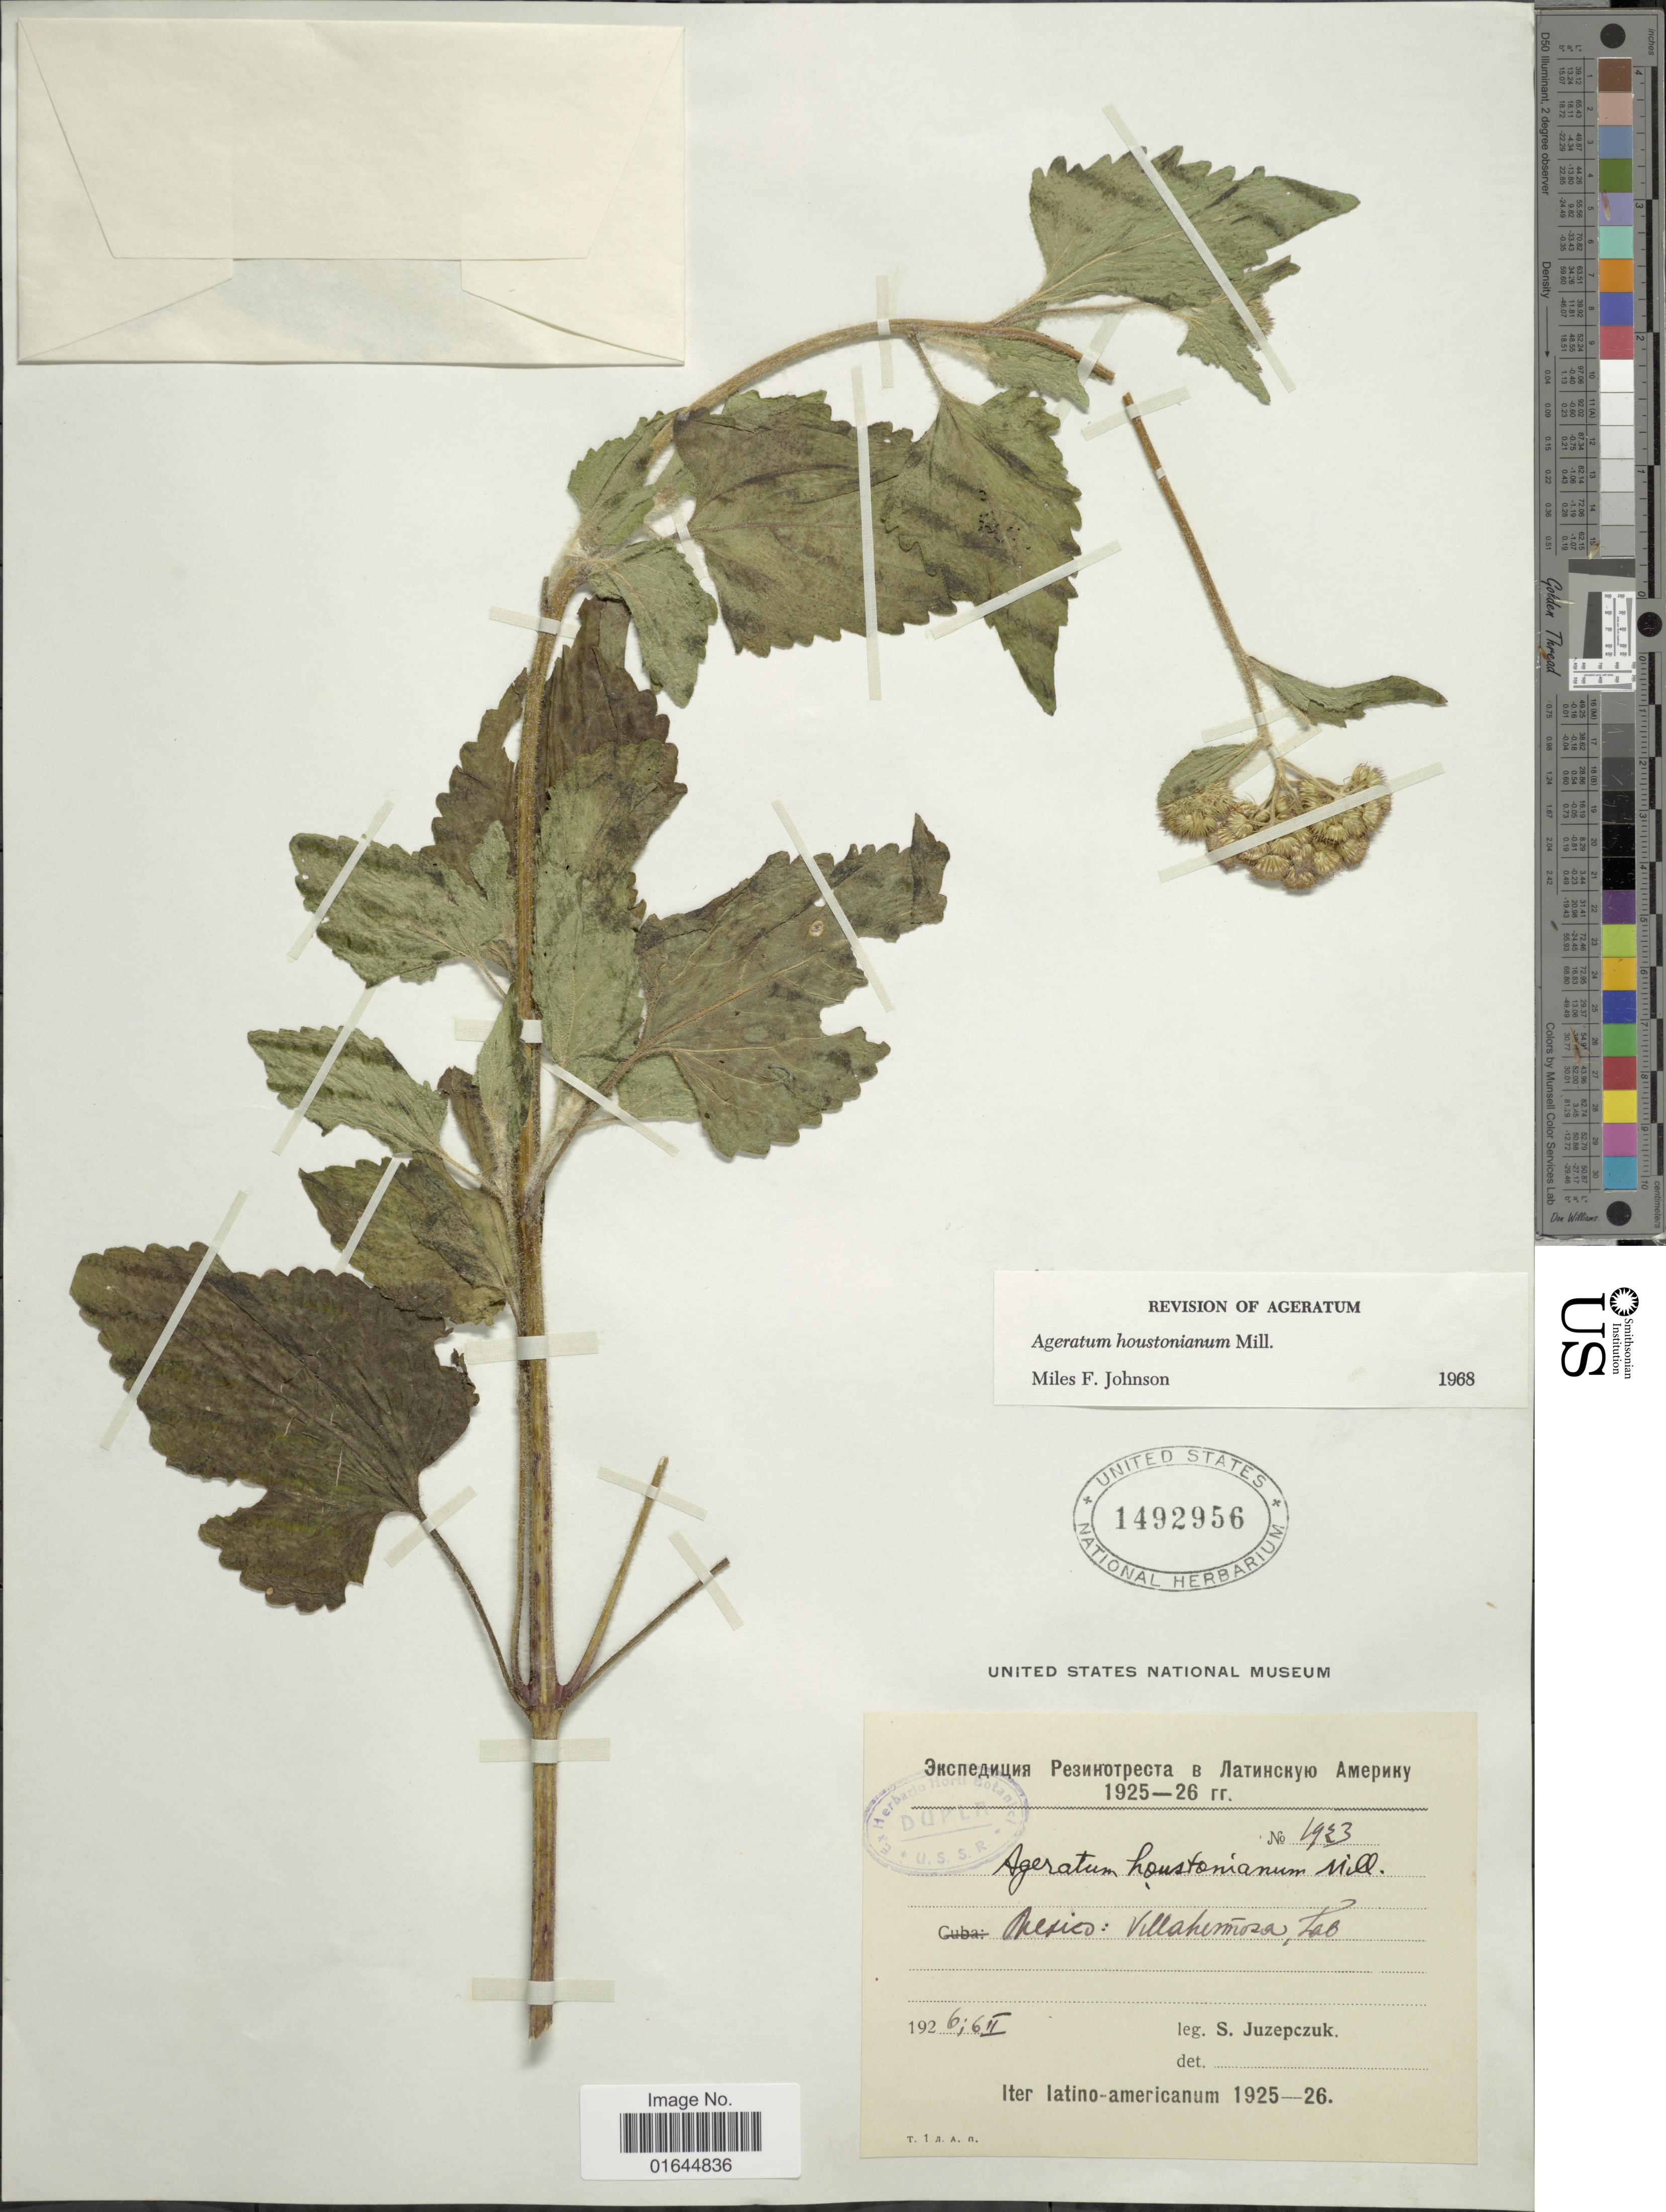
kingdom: Plantae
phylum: Tracheophyta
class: Magnoliopsida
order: Asterales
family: Asteraceae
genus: Ageratum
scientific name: Ageratum houstonianum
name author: Mill.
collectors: S. V. Juzepczuk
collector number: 1923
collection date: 1926-02-06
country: Mexico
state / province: Tabasco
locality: Mexico: Villahermosa, Tab.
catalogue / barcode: US 1492956